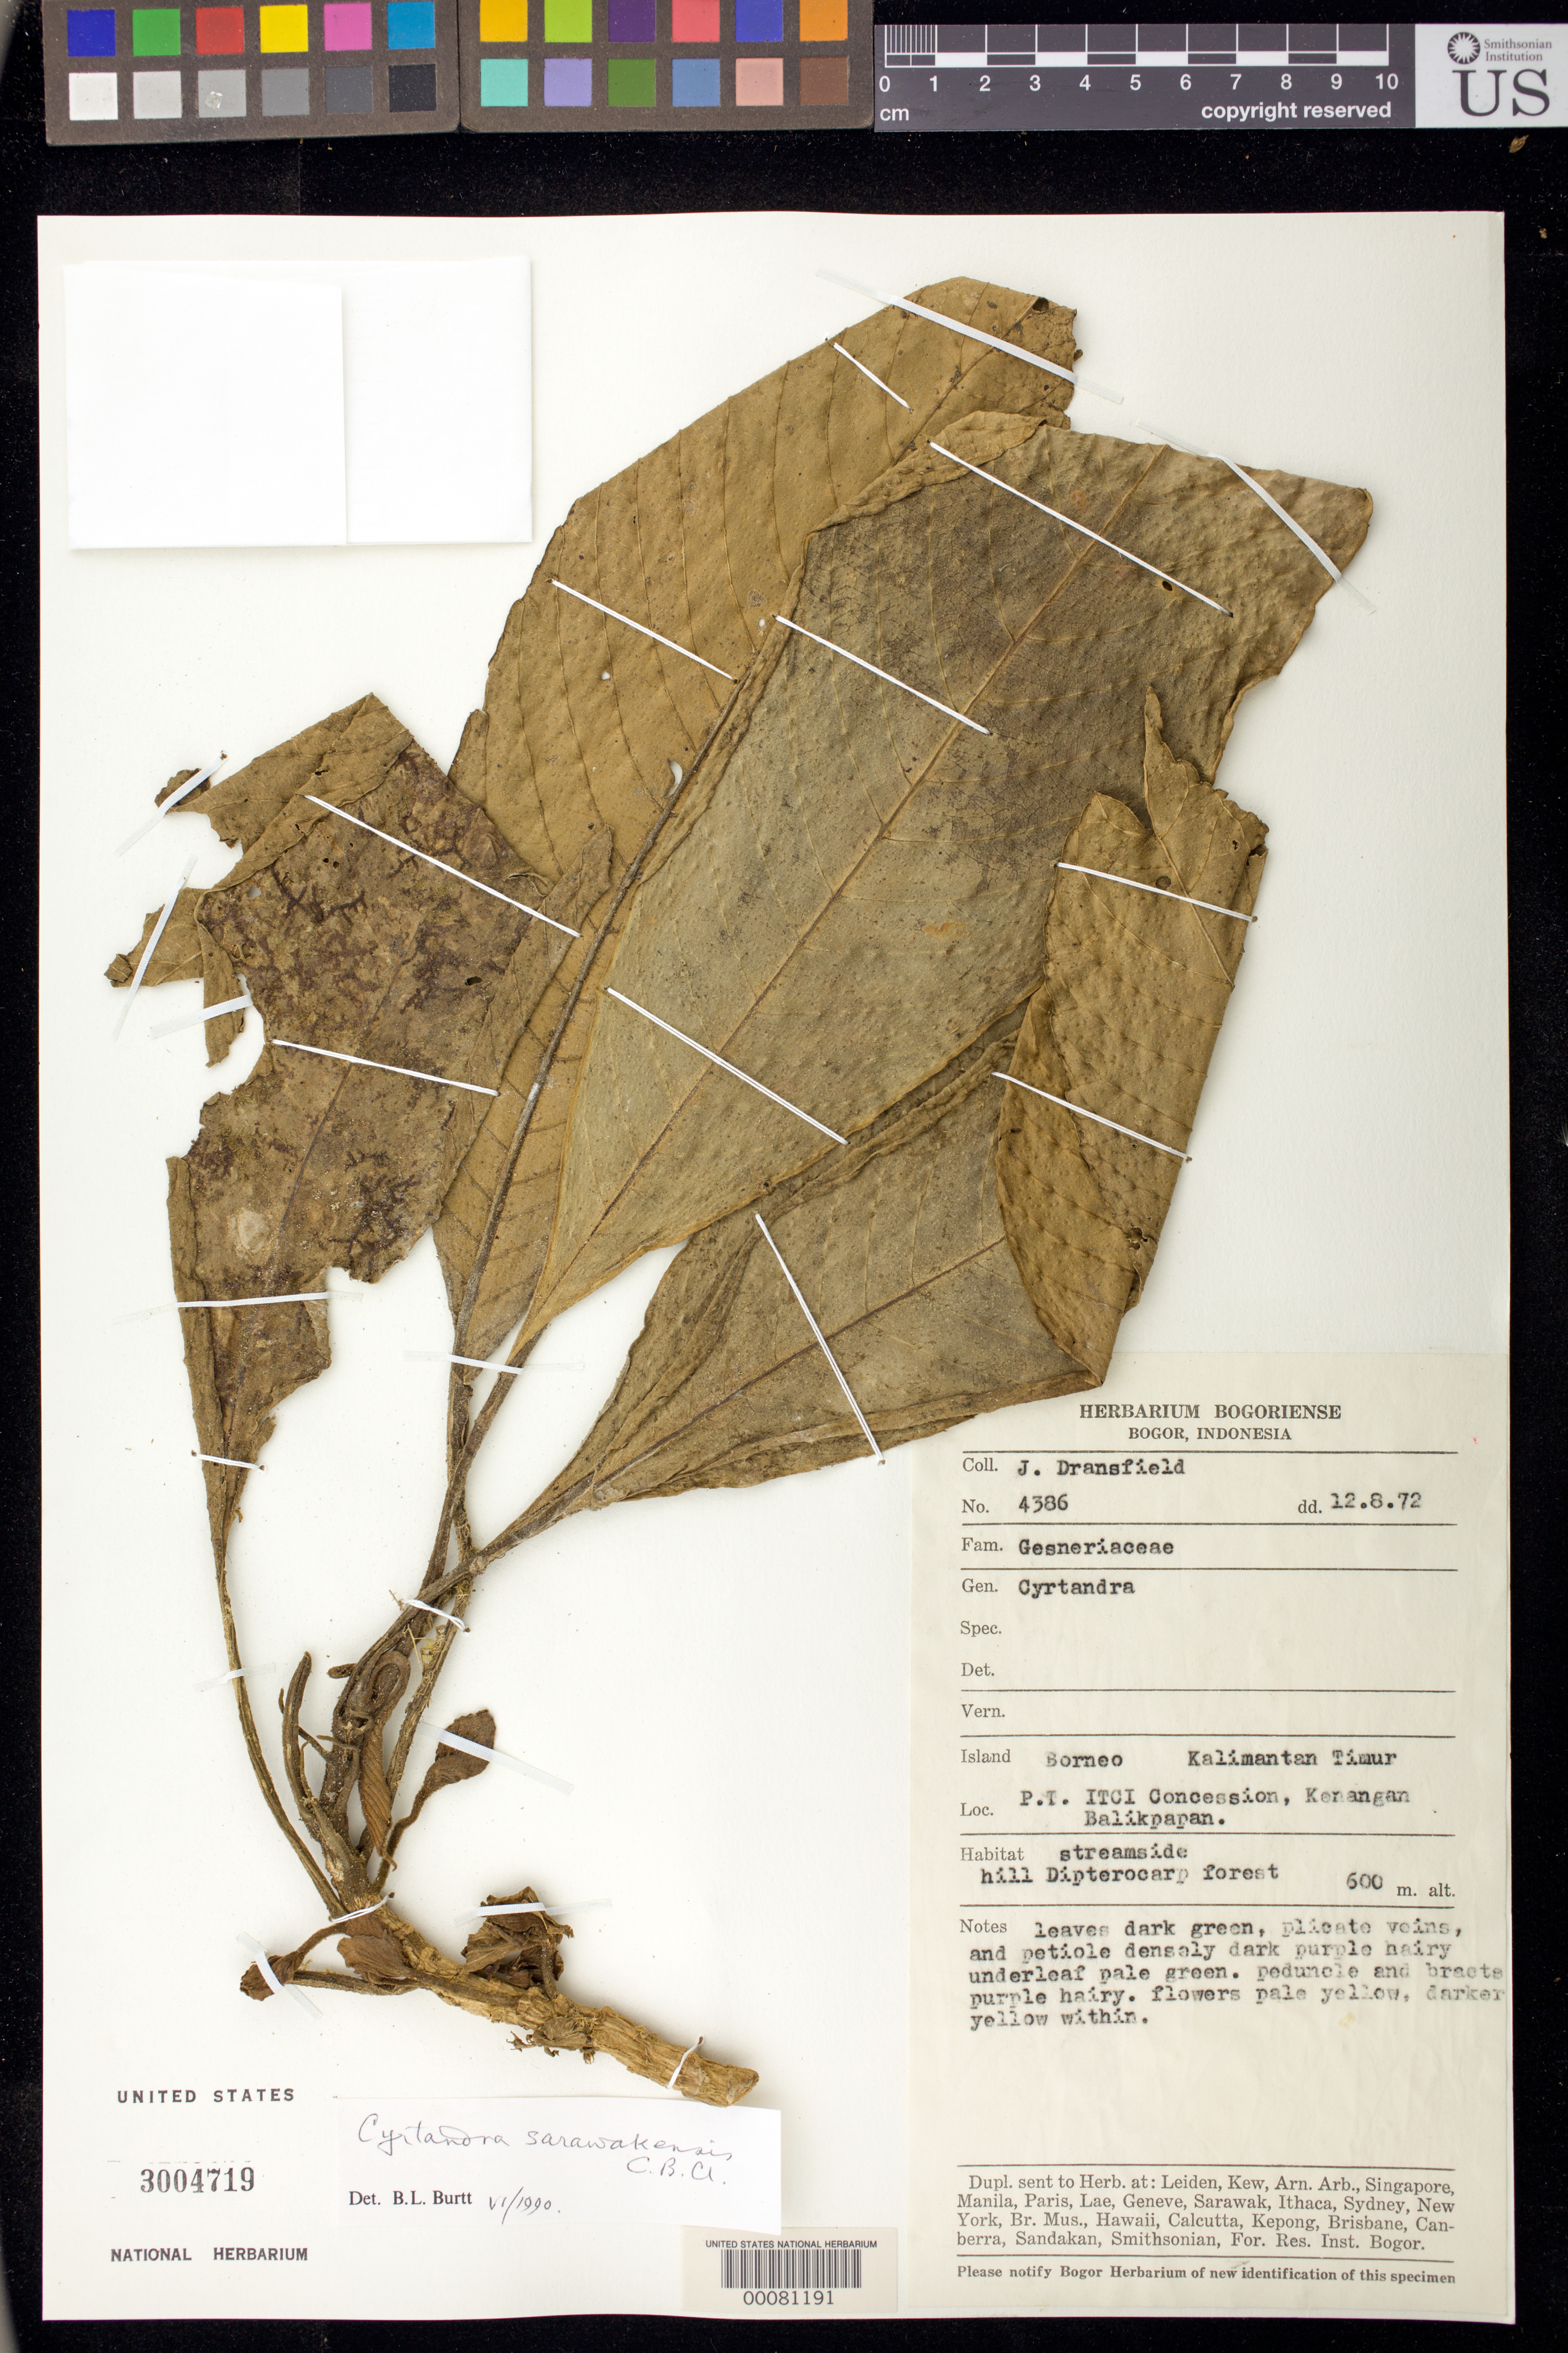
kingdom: Plantae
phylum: Tracheophyta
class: Magnoliopsida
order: Lamiales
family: Gesneriaceae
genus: Cyrtandra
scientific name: Cyrtandra sarawakensis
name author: C.B. Clarke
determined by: Burtt, B. L.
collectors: J. Dransfield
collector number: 4386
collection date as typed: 1972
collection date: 1972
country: Indonesia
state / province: Kalimantan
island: Borneo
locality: Kalimantan timur, p t itci concession, kenangan balikpapan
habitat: Streamside hill dipterocarp forest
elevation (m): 600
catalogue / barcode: US 3004719